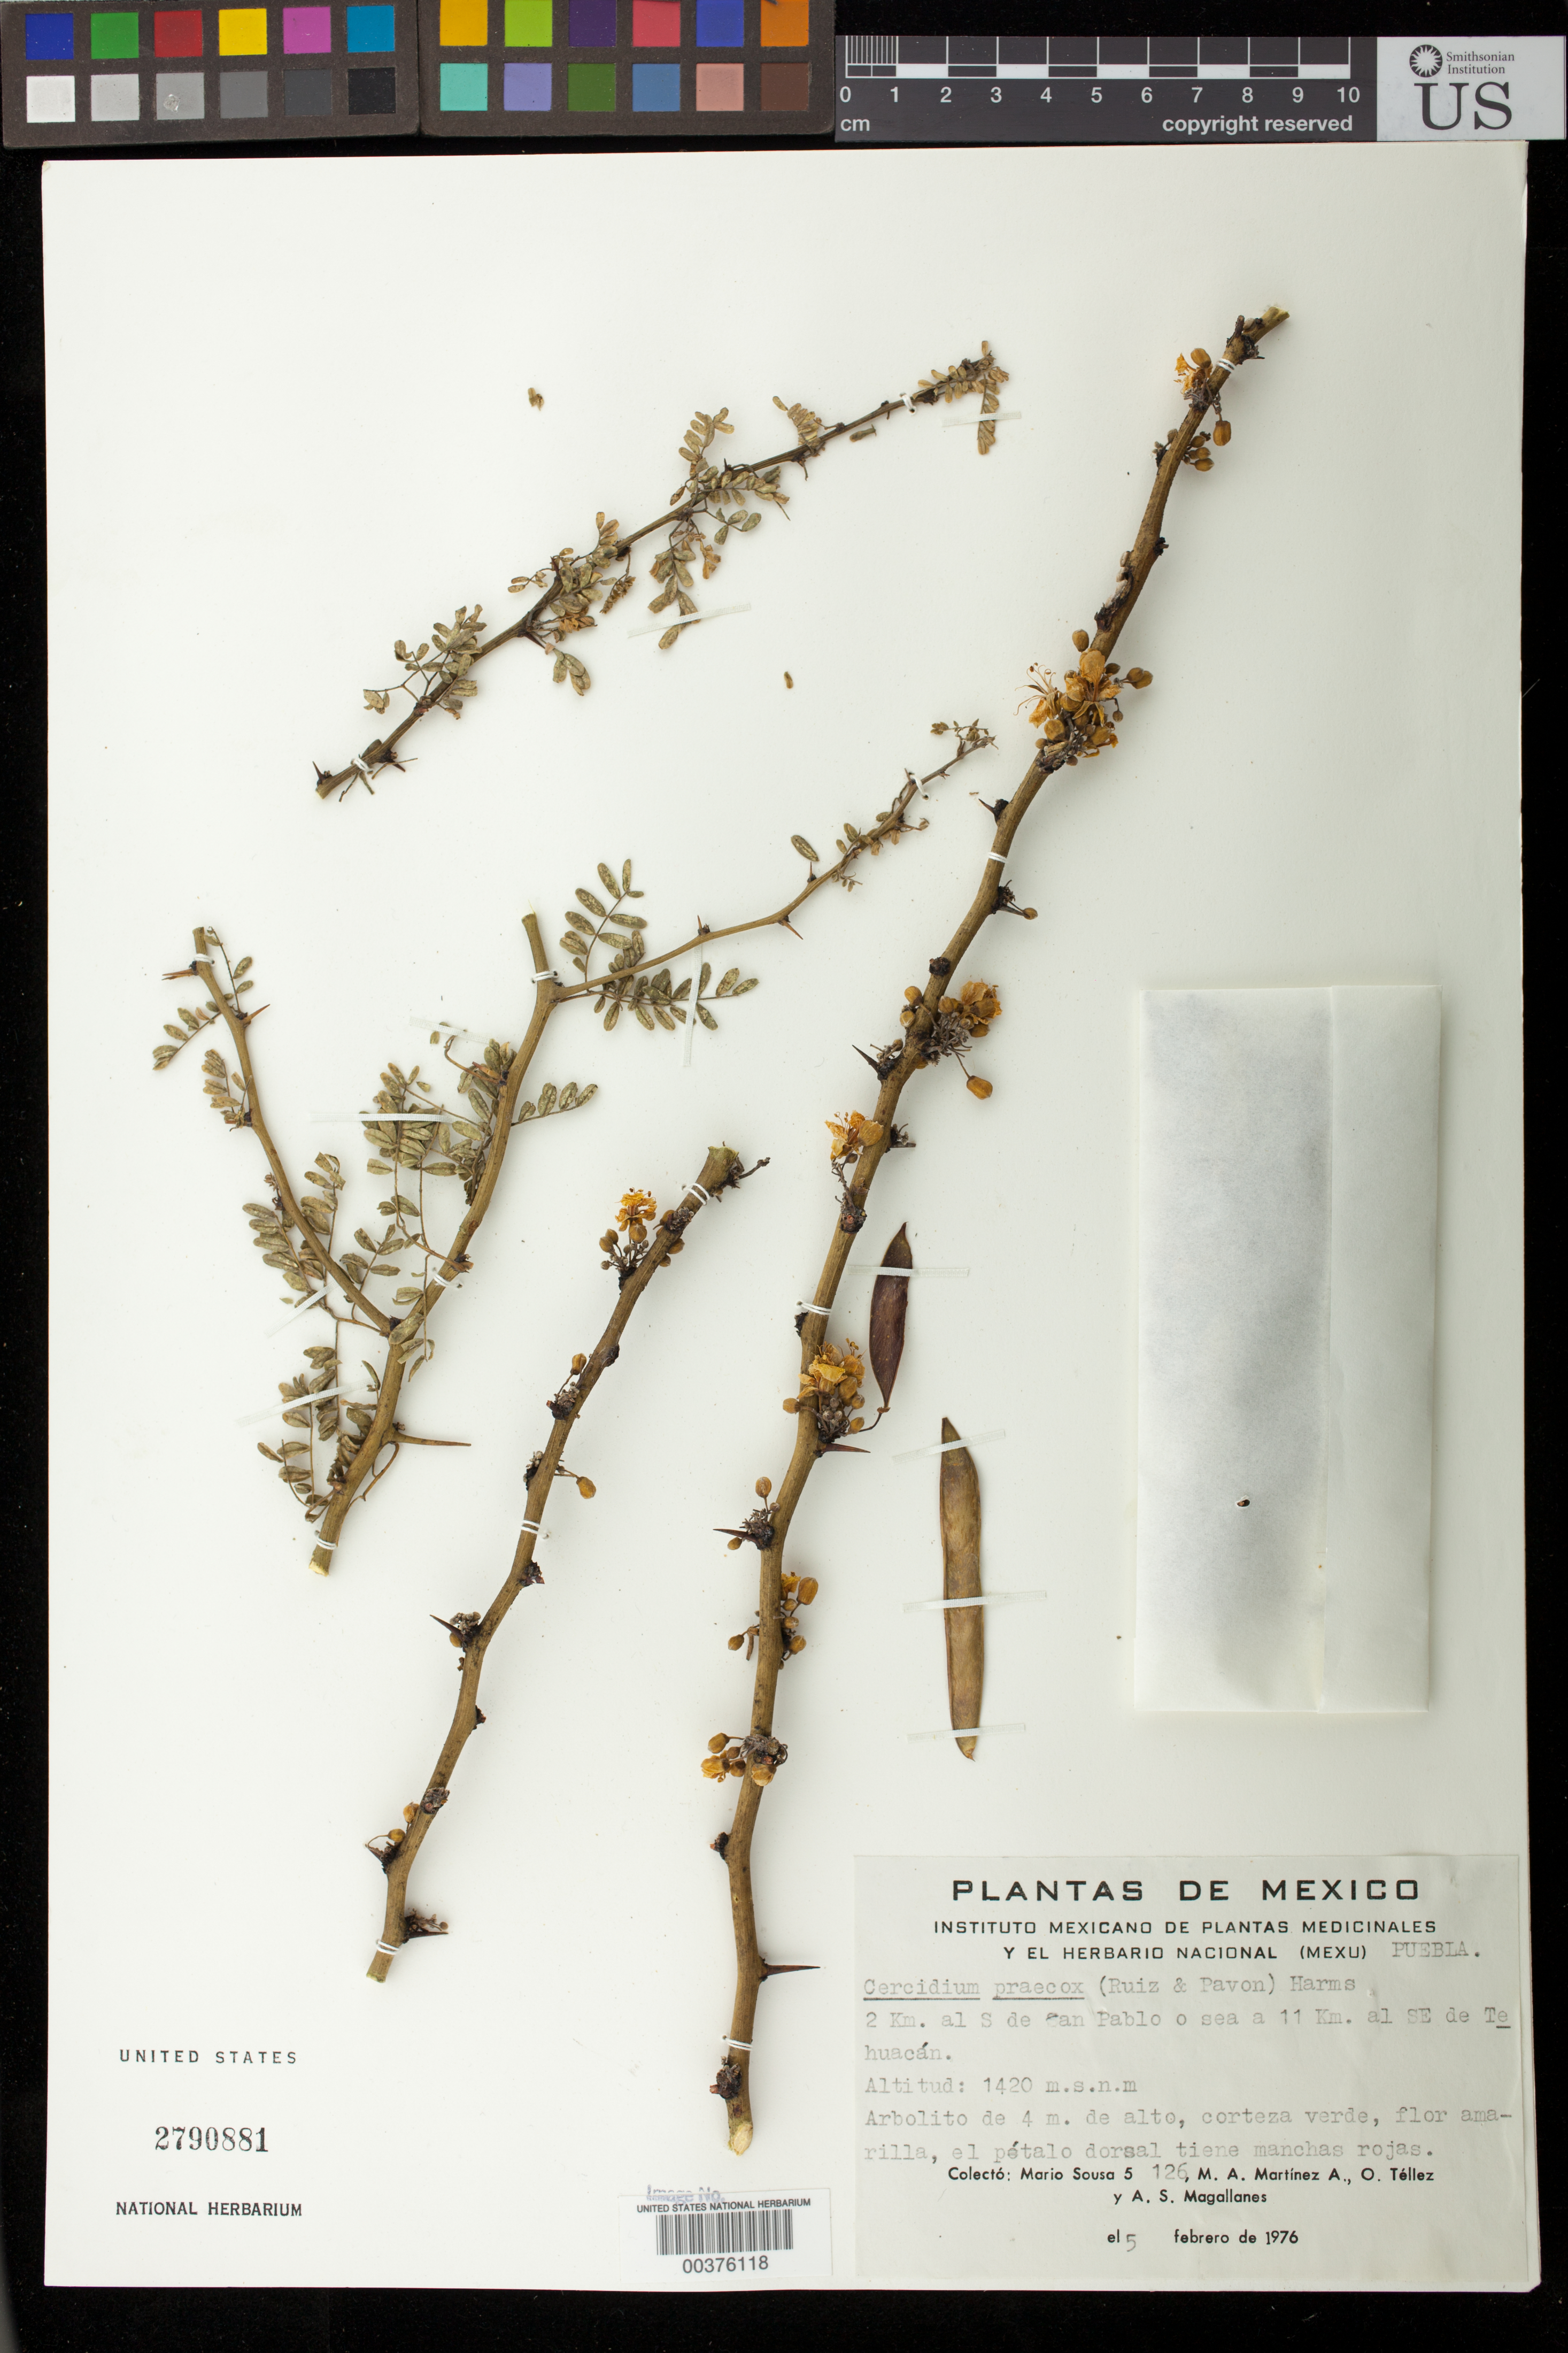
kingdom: Plantae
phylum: Tracheophyta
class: Magnoliopsida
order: Fabales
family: Fabaceae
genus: Parkinsonia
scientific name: Parkinsonia praecox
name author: (Ruiz & Pav.) J.E. Hawkins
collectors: M. Sousa S., M. A. Martínez Alfaro, O. Téllez V. & A. Magallanes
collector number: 5126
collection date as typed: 05 Feb 1976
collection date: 1976-02-05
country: Mexico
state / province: Puebla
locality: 2 km. al S de San Pablo o sea a 11 km. al SE de Tehuacán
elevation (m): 1420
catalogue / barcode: US 2790881